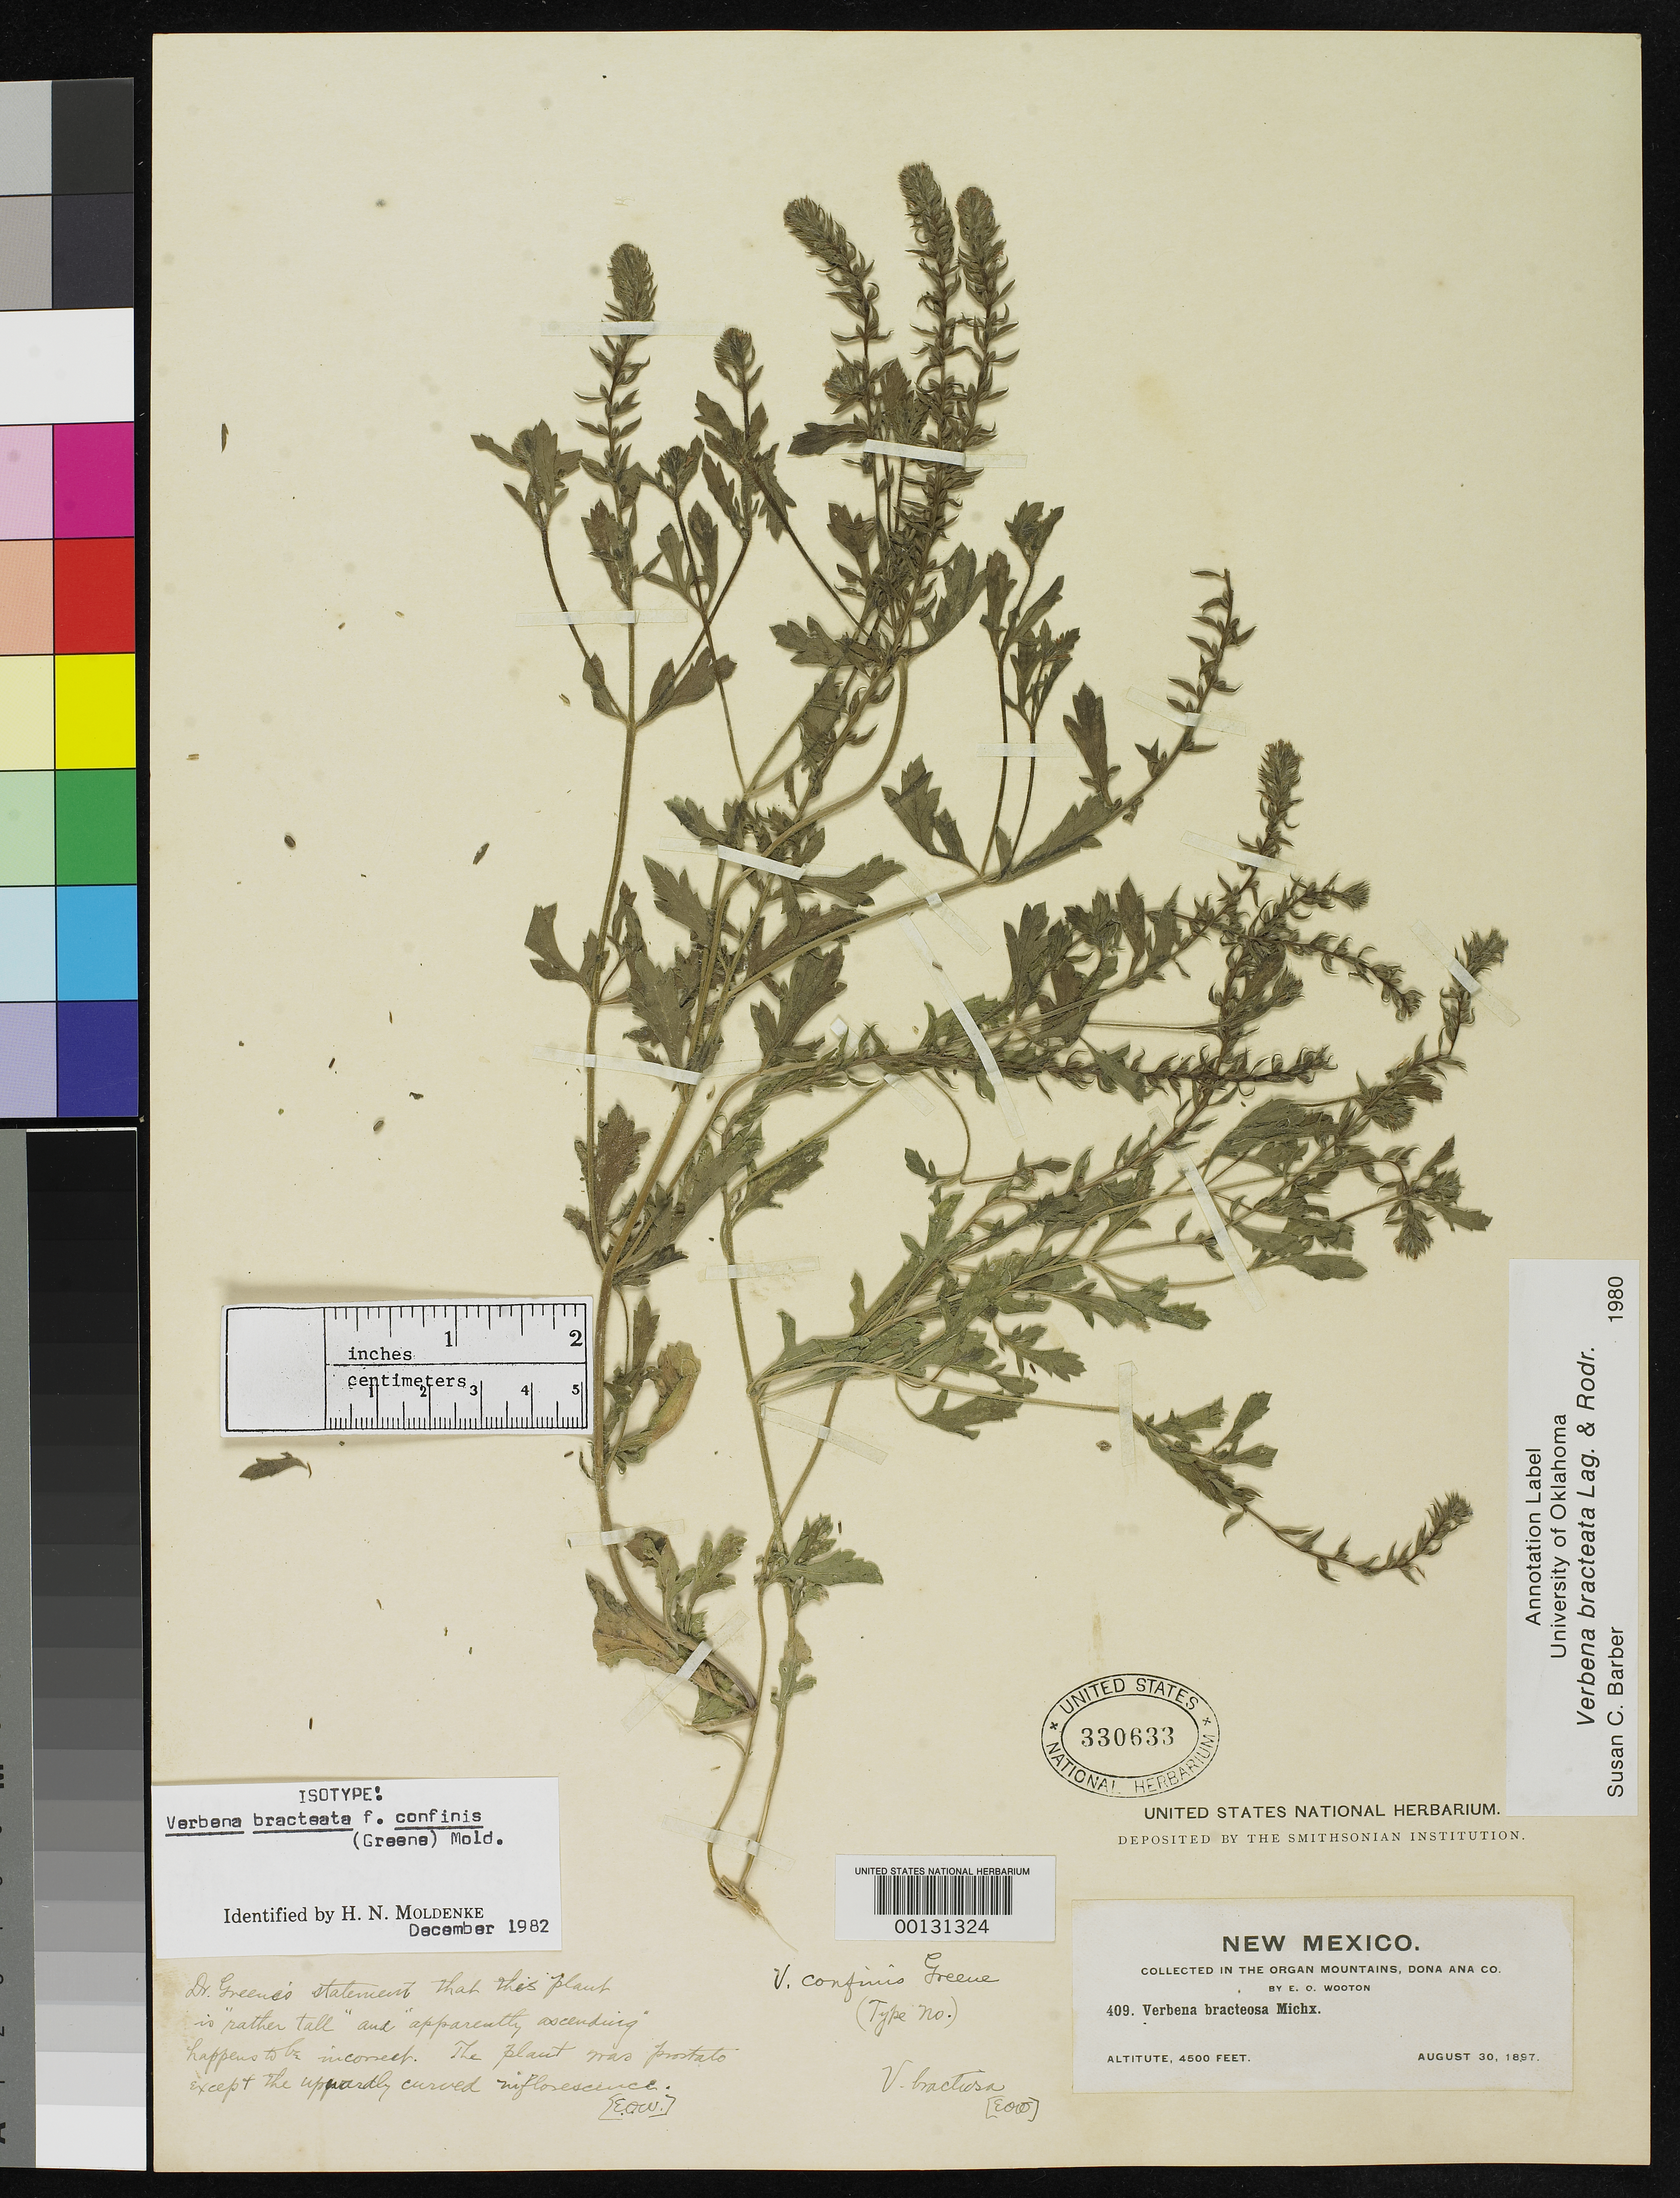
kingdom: Plantae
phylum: Tracheophyta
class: Magnoliopsida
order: Lamiales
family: Verbenaceae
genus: Verbena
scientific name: Verbena confinis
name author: Greene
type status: Isotype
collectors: E. O. Wooton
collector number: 409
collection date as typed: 30 Aug 1897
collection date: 1897-08-30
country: United States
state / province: New Mexico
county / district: Dona Ana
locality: Organ Mountains.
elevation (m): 1372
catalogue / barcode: US 330633